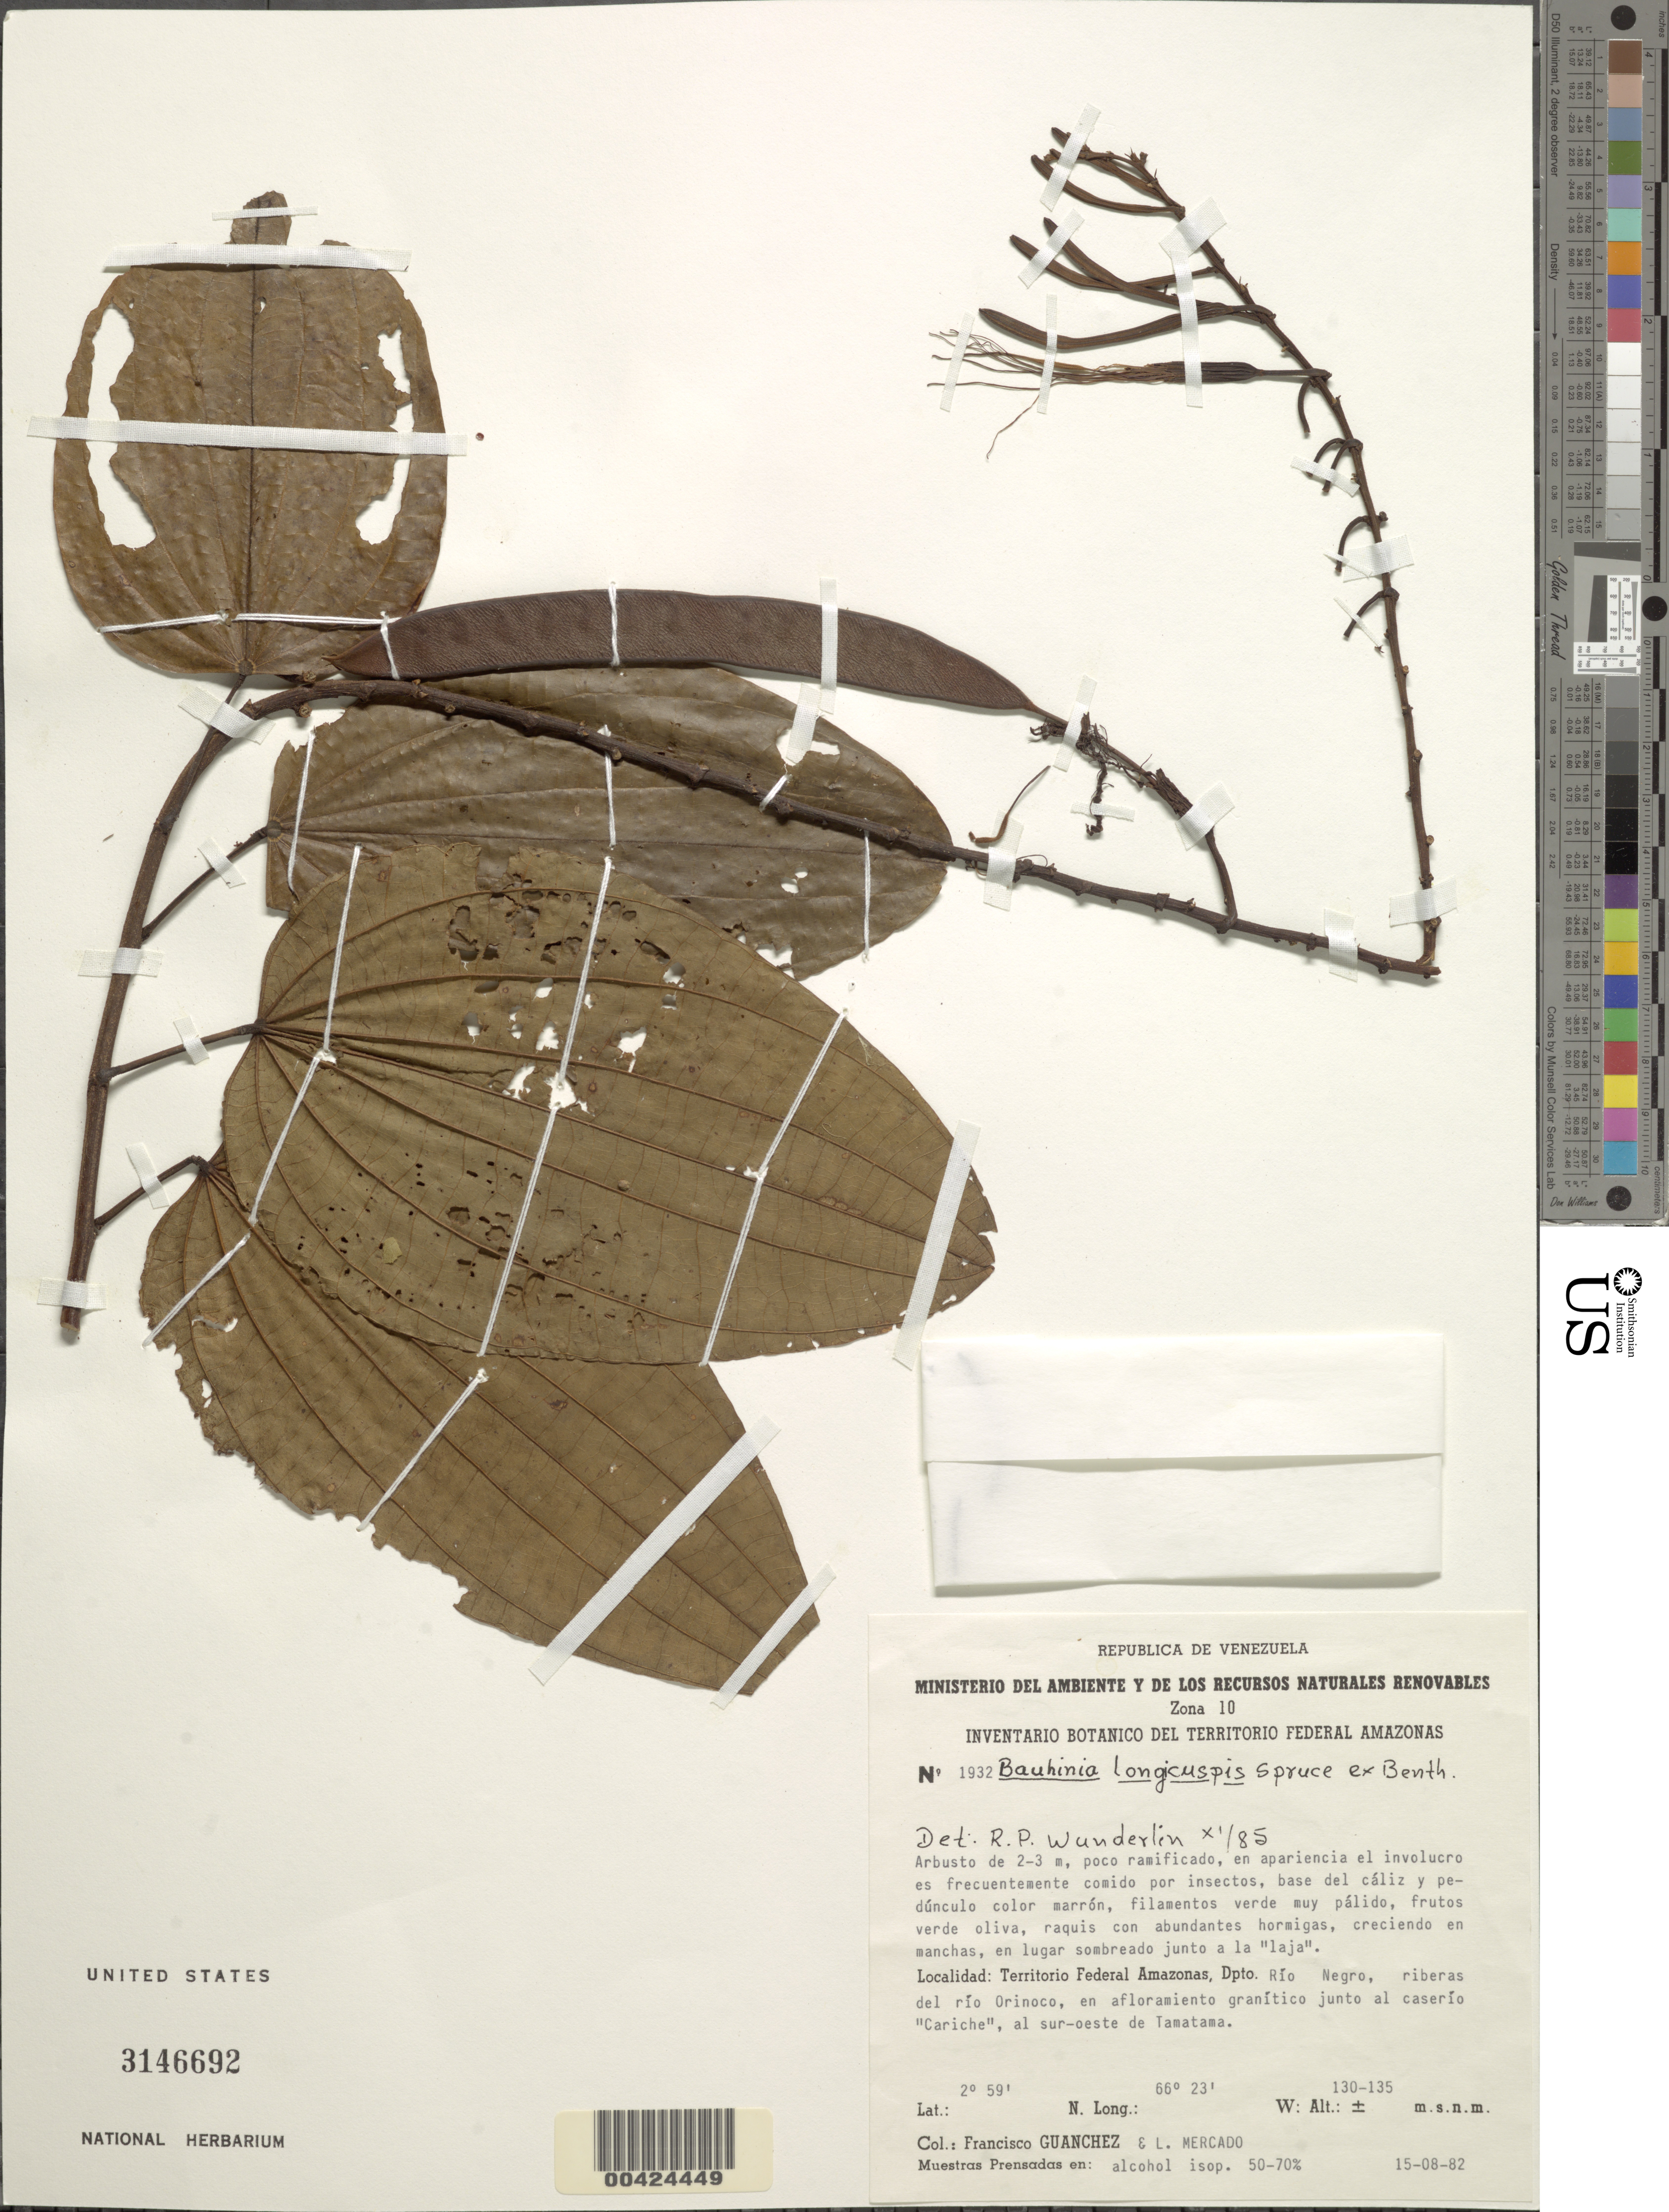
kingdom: Plantae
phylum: Tracheophyta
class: Magnoliopsida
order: Fabales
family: Fabaceae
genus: Bauhinia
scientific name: Bauhinia longicuspis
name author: Spruce ex Benth.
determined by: Wunderlin, Richard P.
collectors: F. Guánchez M. & L. Mercado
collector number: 1932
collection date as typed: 15 Aug 1982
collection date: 1982-08-15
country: Venezuela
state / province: Amazonas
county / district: Rio Negro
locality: Tamatama, se of; rio orinoco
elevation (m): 130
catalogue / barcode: US 3146692